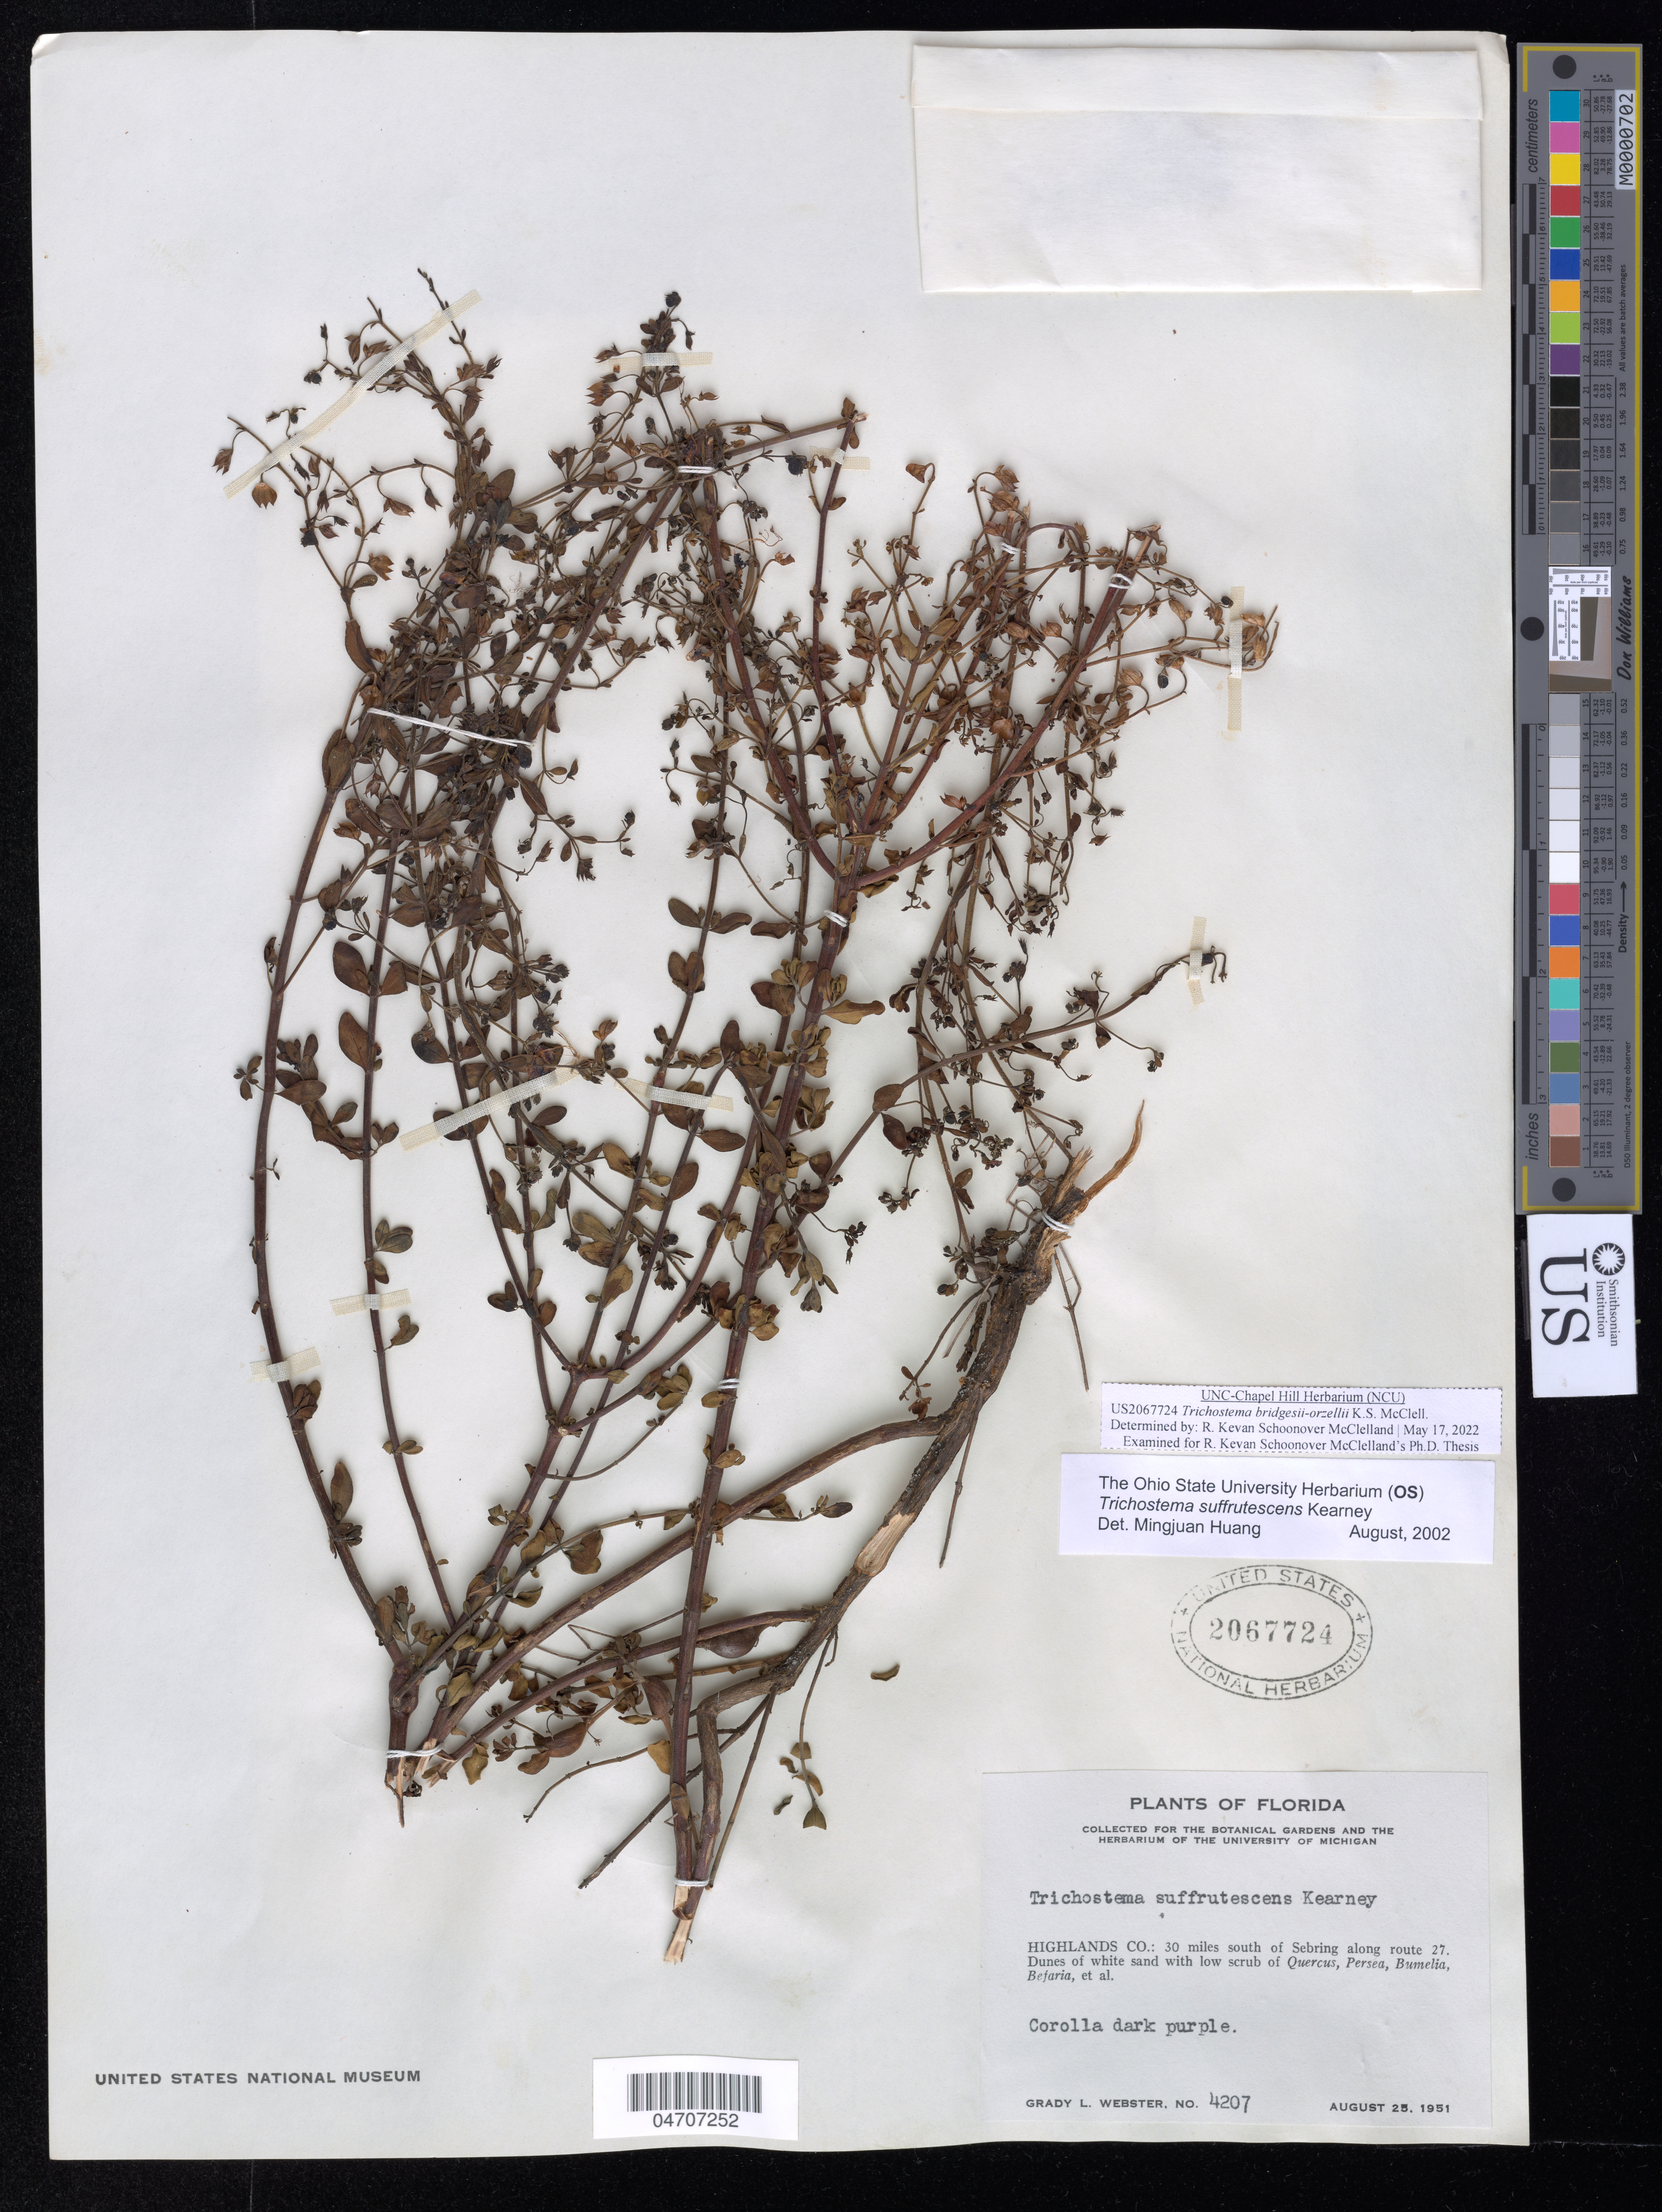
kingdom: Plantae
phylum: Tracheophyta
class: Magnoliopsida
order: Lamiales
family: Lamiaceae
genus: Trichostema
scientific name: Trichostema sp.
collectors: G. L. Webster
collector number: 4207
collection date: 1951-08-28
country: United States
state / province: Florida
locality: Highlands Co.: 30 miles south of Sebring along route 27.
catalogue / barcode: US 3067724